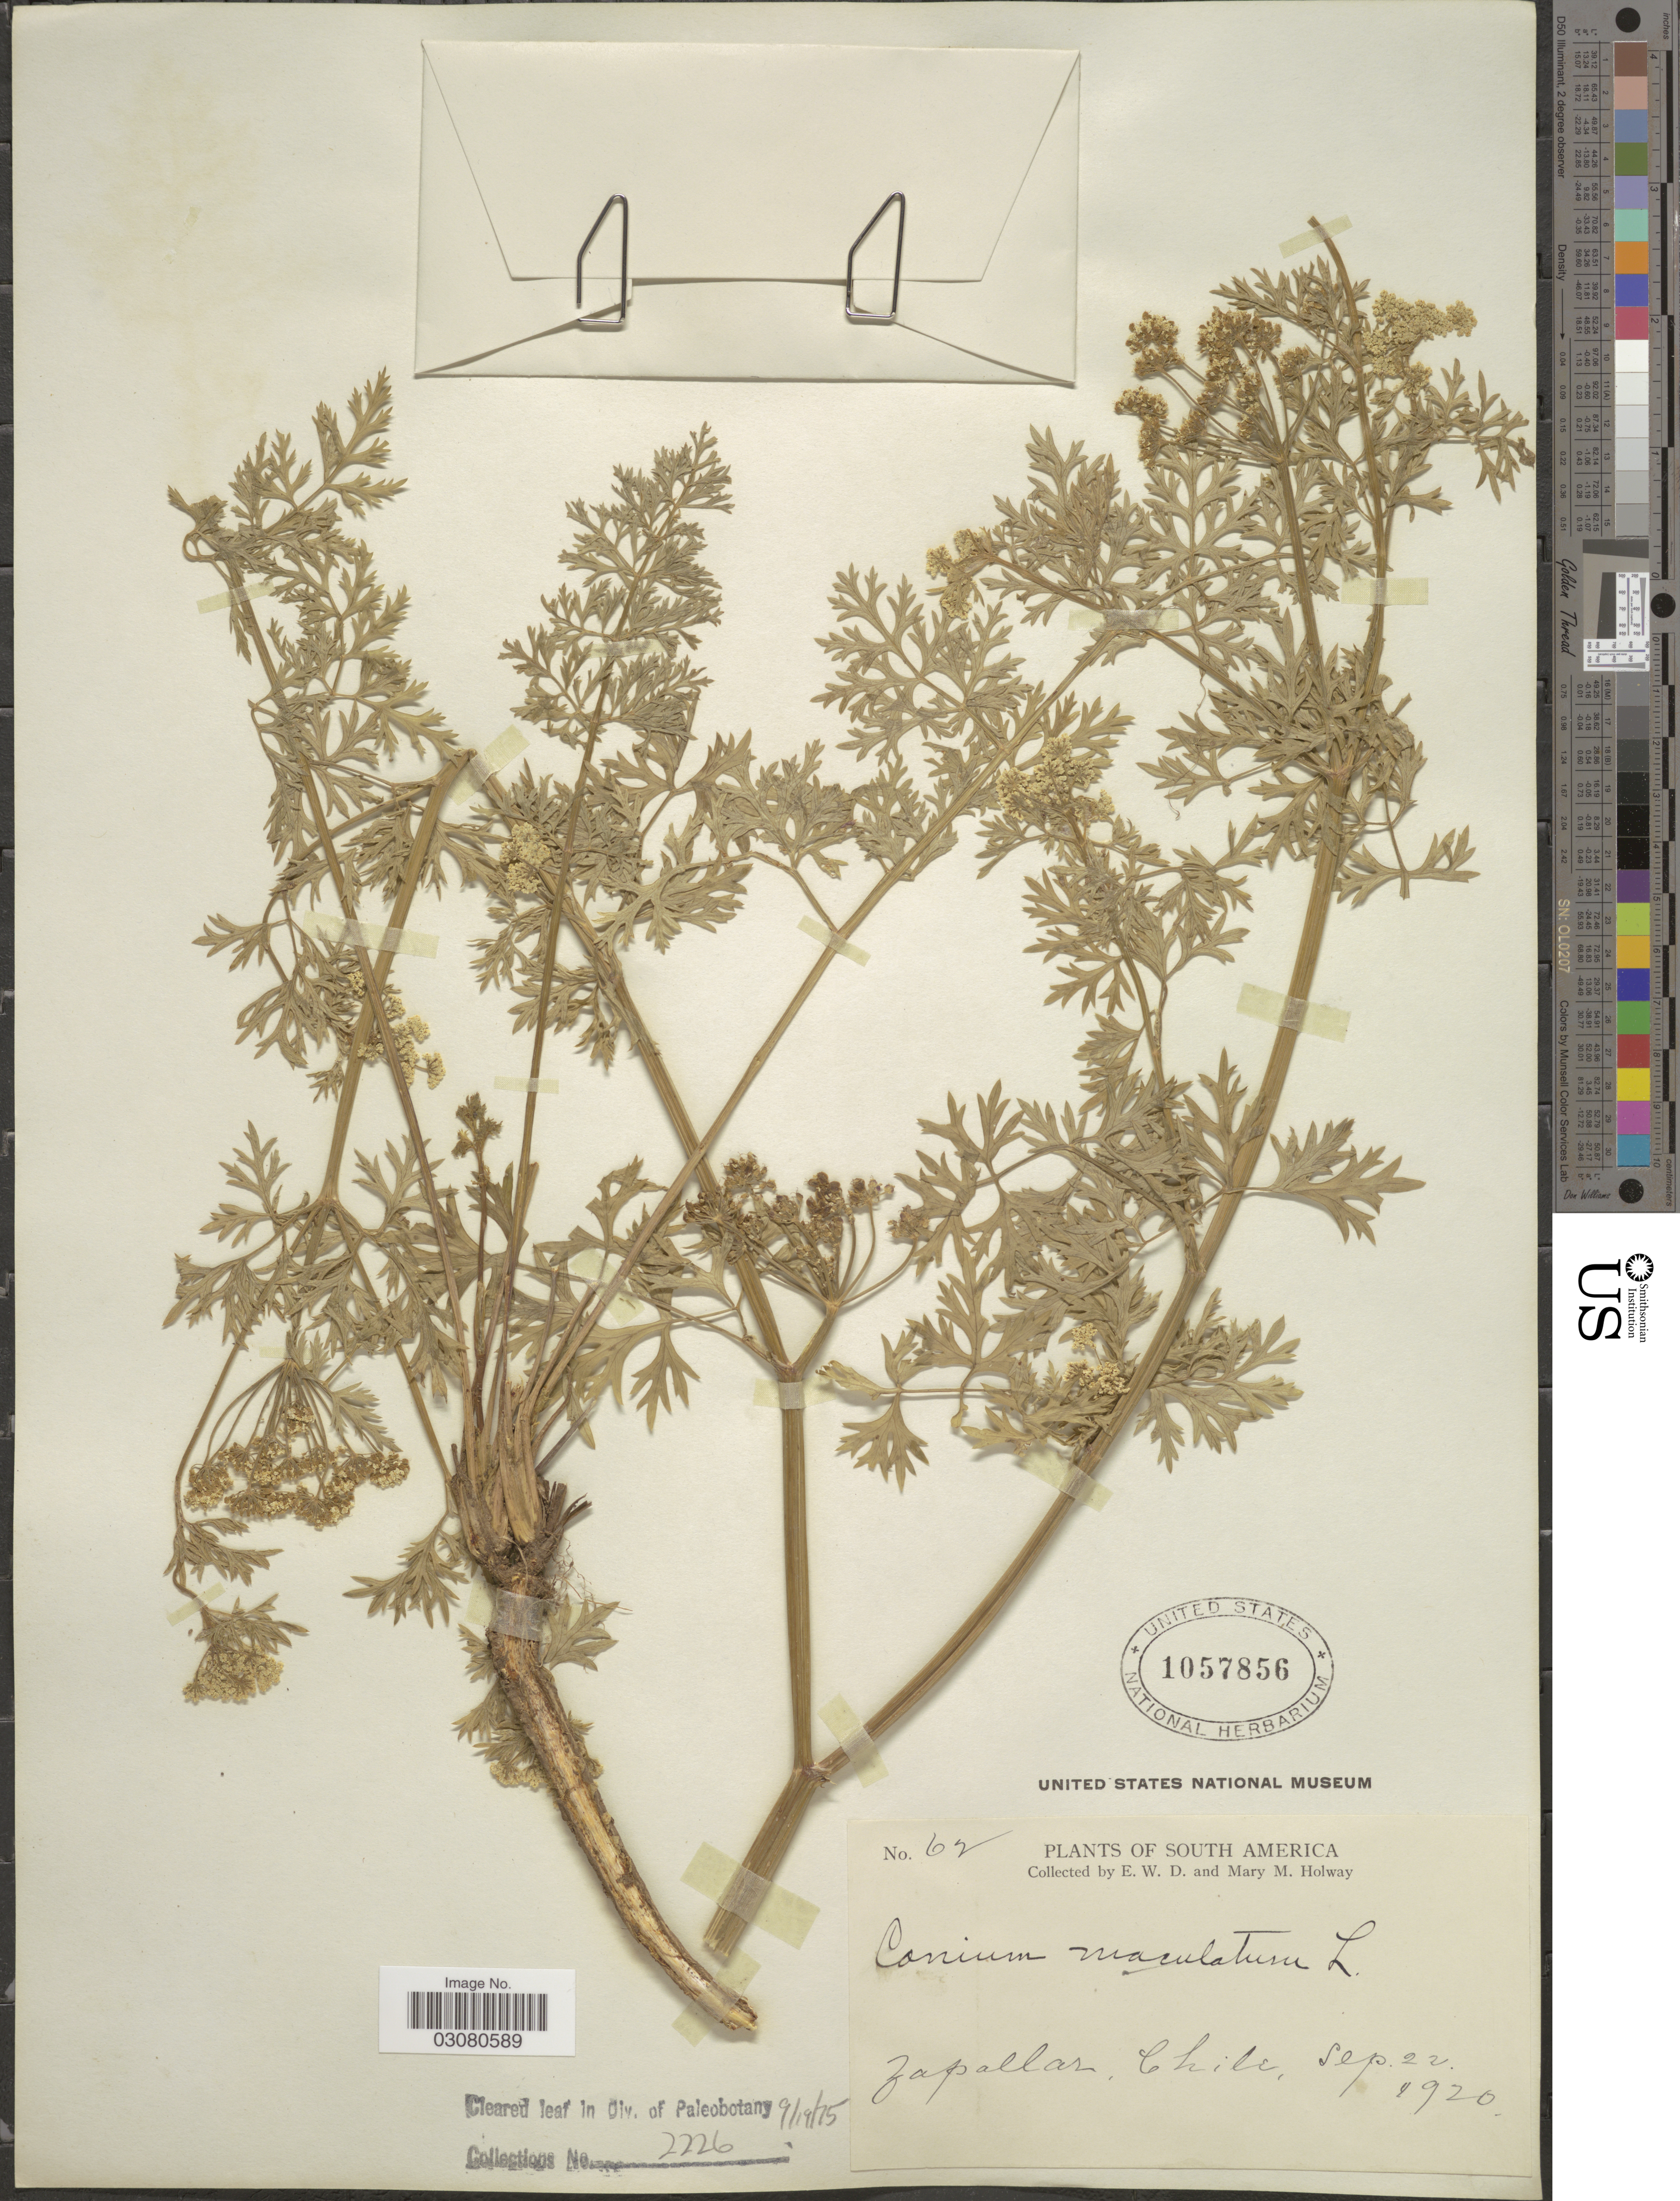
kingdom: Plantae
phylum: Tracheophyta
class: Magnoliopsida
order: Apiales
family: Apiaceae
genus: Conium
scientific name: Conium maculatum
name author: L.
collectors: E. W. D. Holway & M. M. Holway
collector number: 62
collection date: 1920-09-22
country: Chile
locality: Zapallar.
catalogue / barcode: US 1057856